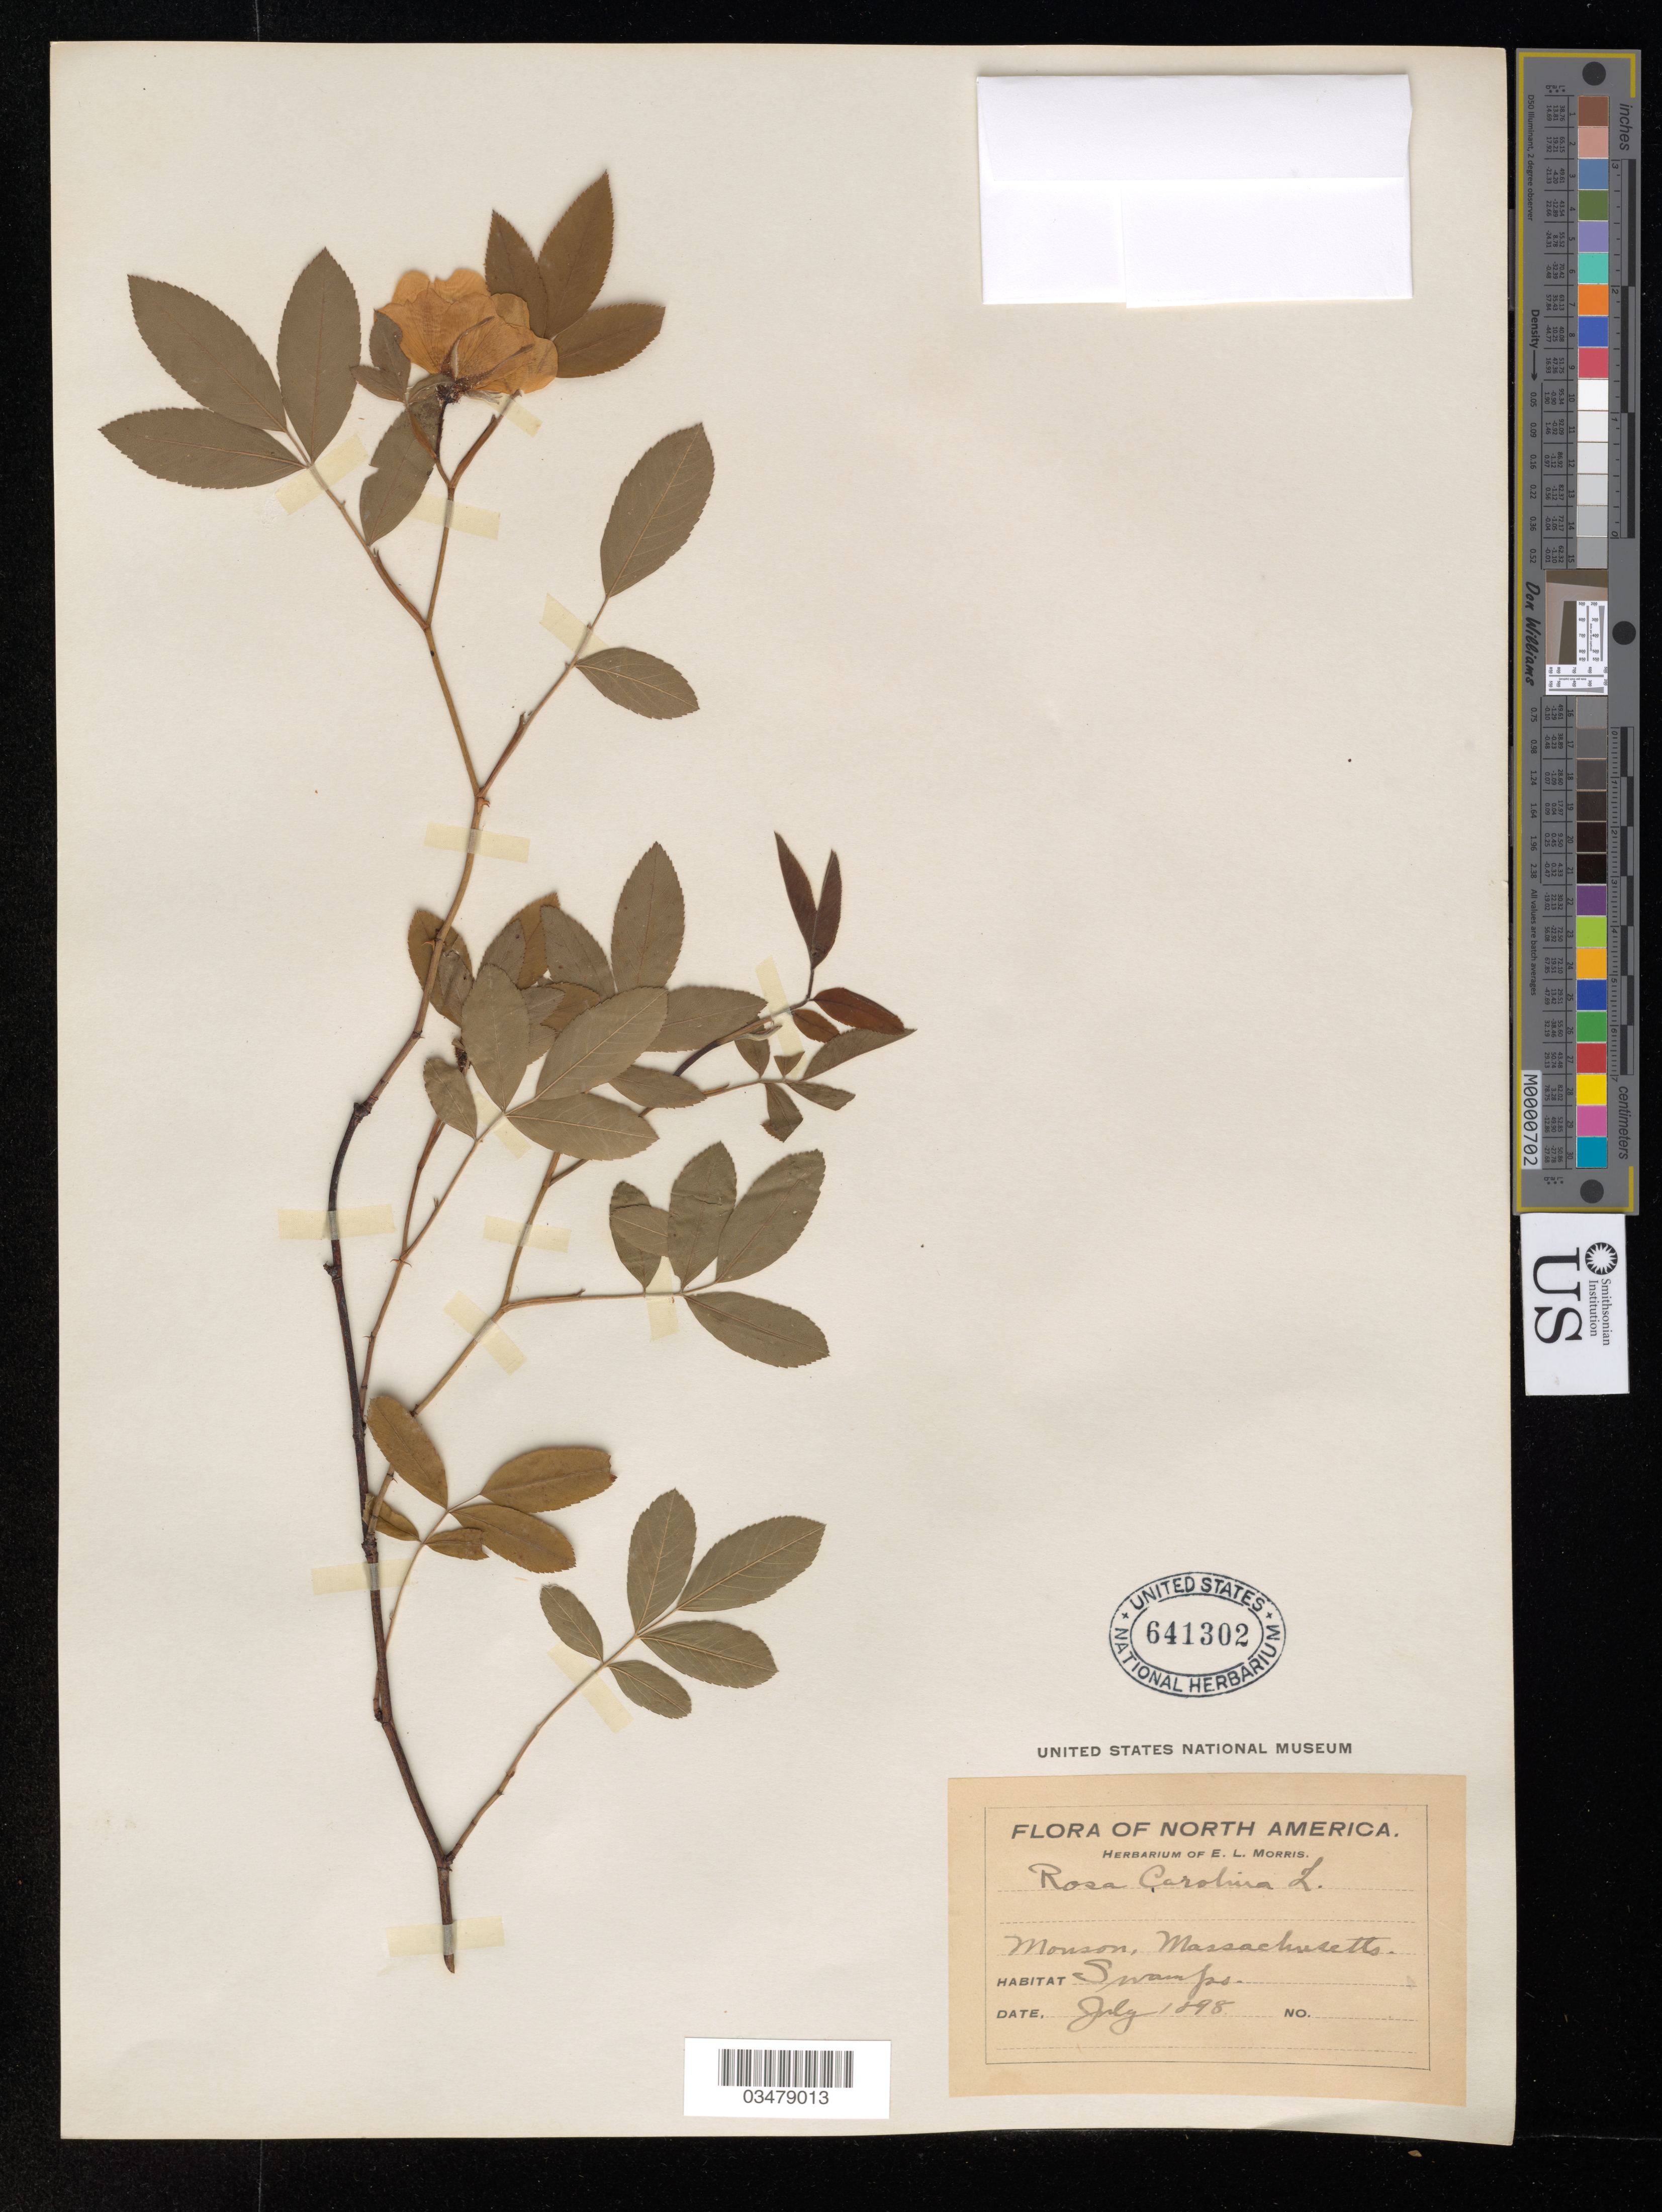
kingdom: Plantae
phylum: Tracheophyta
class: Magnoliopsida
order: Rosales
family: Rosaceae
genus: Rosa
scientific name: Rosa carolina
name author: L.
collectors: ex herb. Of E. L. Morris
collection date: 1898-07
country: United States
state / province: Massachusetts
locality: Monson.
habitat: Swamp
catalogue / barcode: US 641302